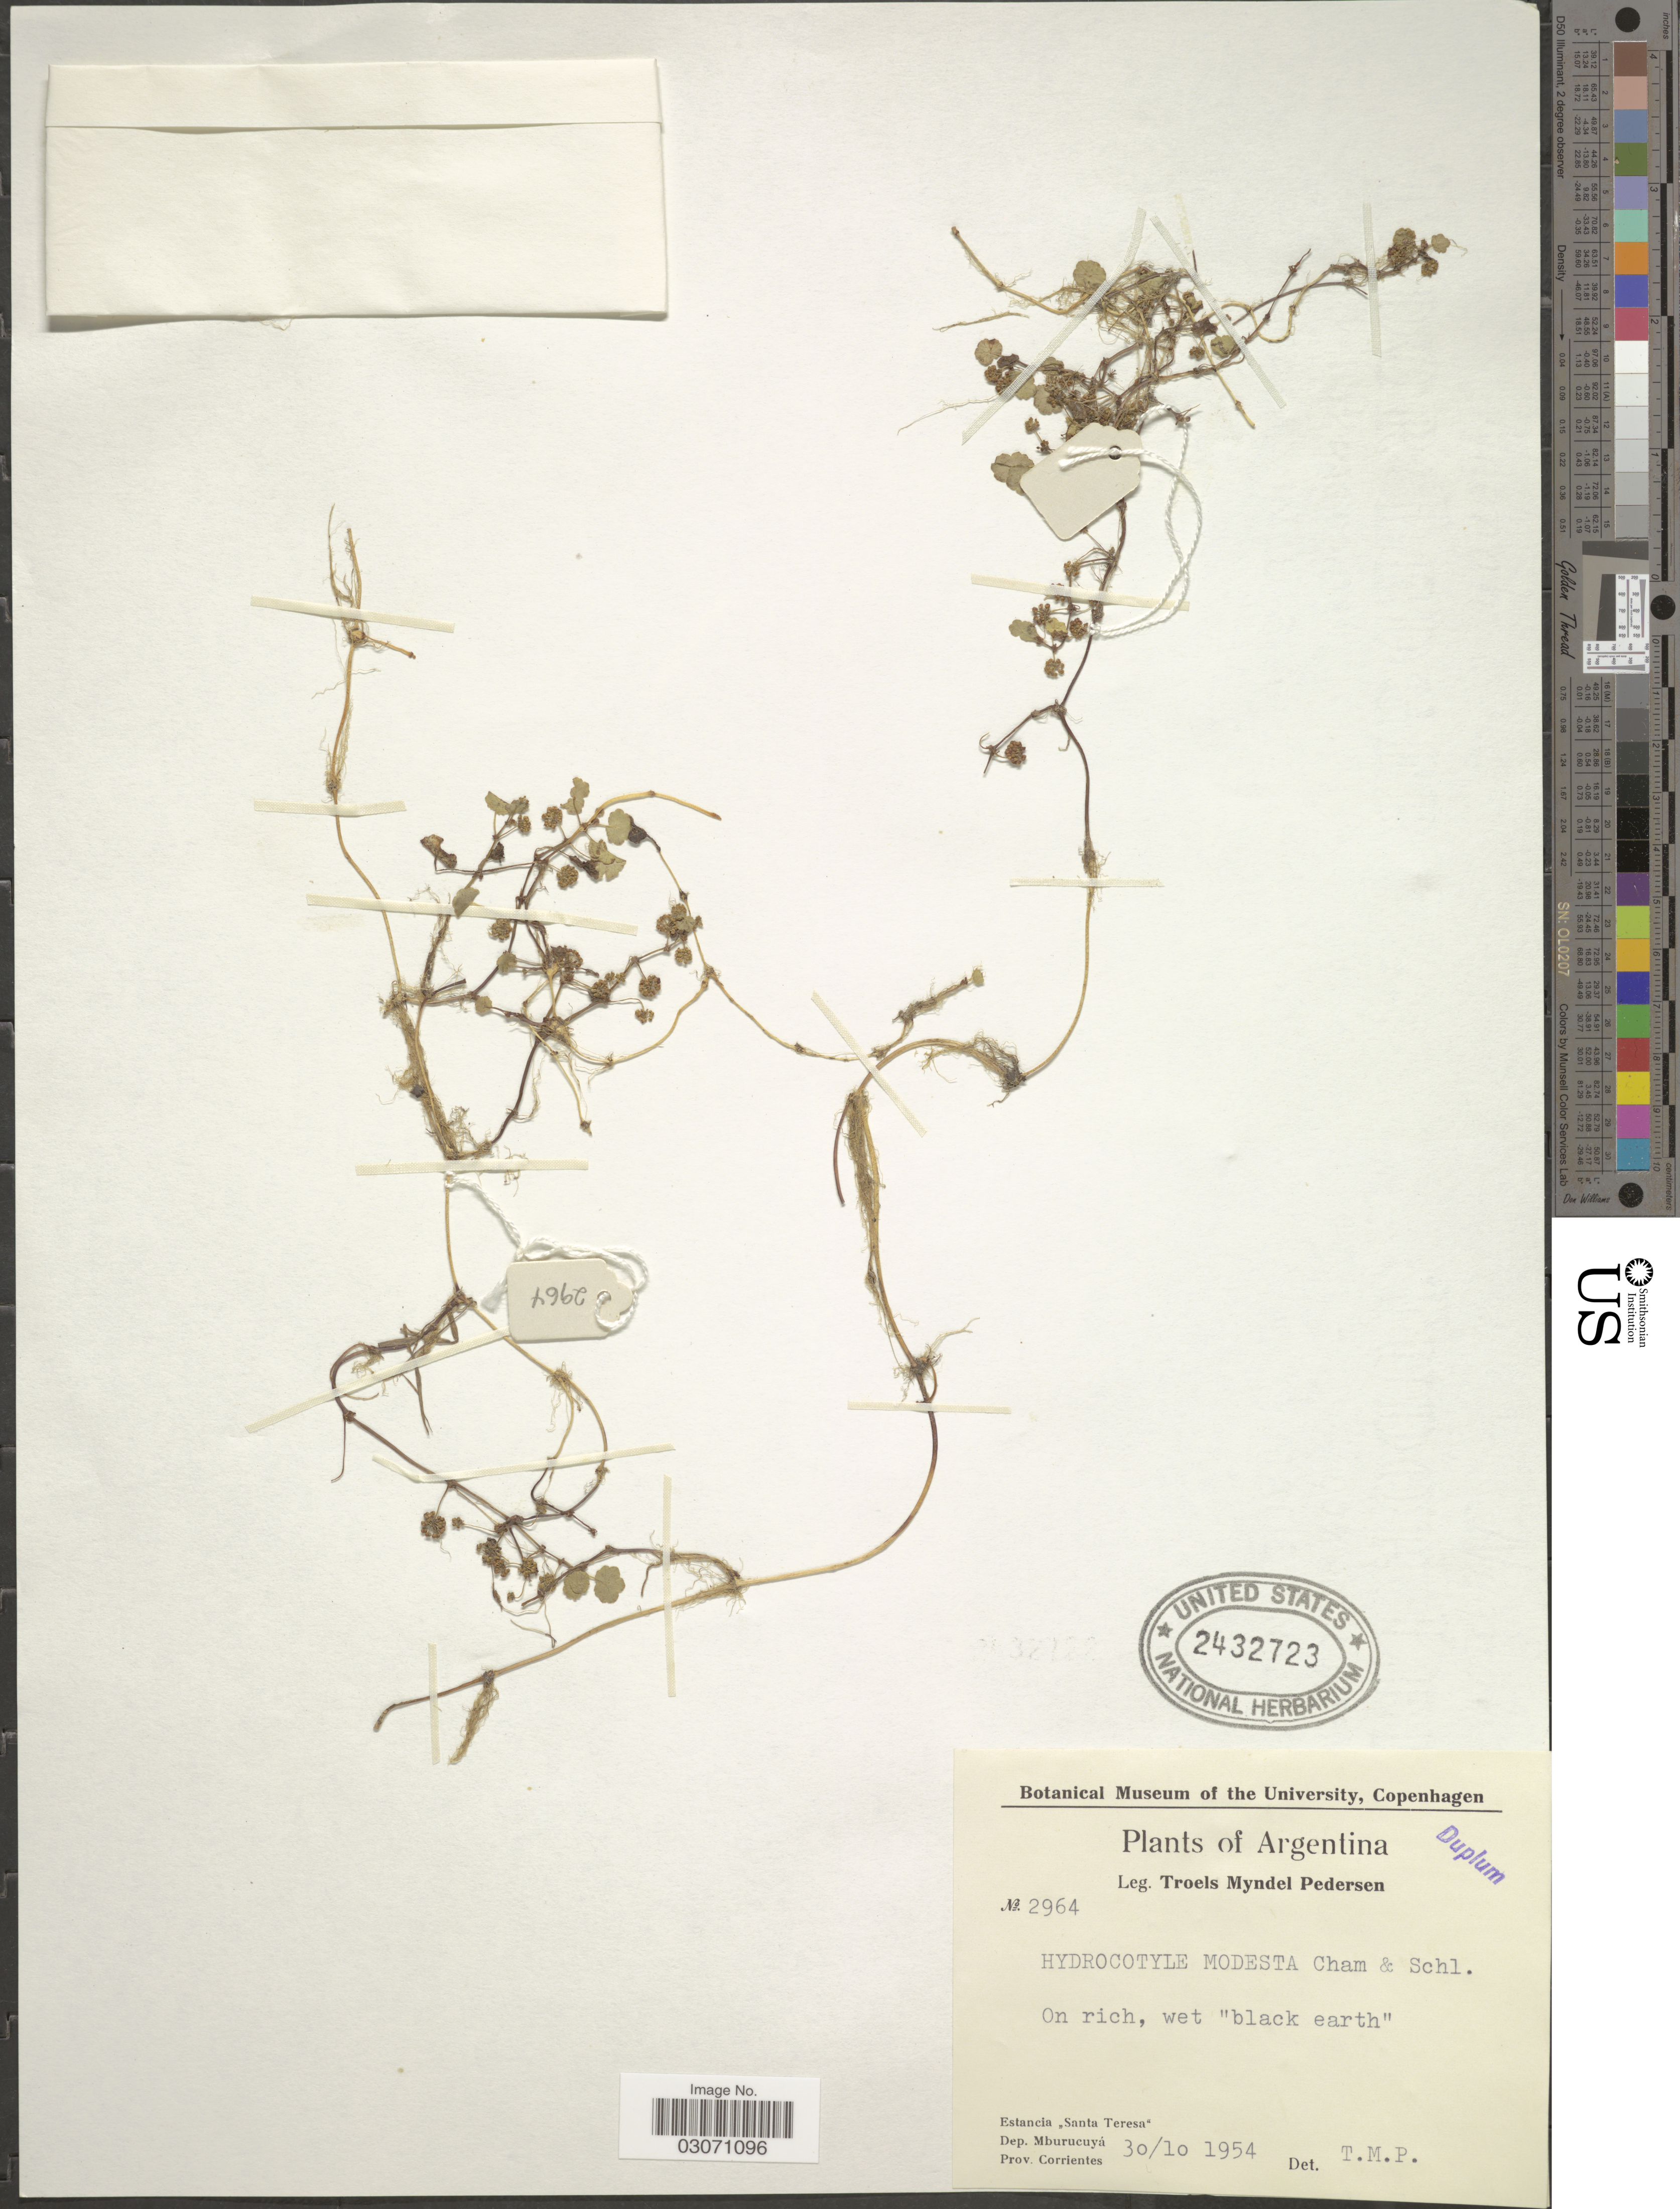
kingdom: Plantae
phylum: Tracheophyta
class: Magnoliopsida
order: Apiales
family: Araliaceae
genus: Hydrocotyle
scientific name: Hydrocotyle modesta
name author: Cham. & Schltdl.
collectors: T. Pederson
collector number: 2964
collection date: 1954-10-30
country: Argentina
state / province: Corrientes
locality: Estancia "Santa Teresa", Dep. Mburucuyá, Prov. Corrientes.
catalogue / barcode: US 2432723